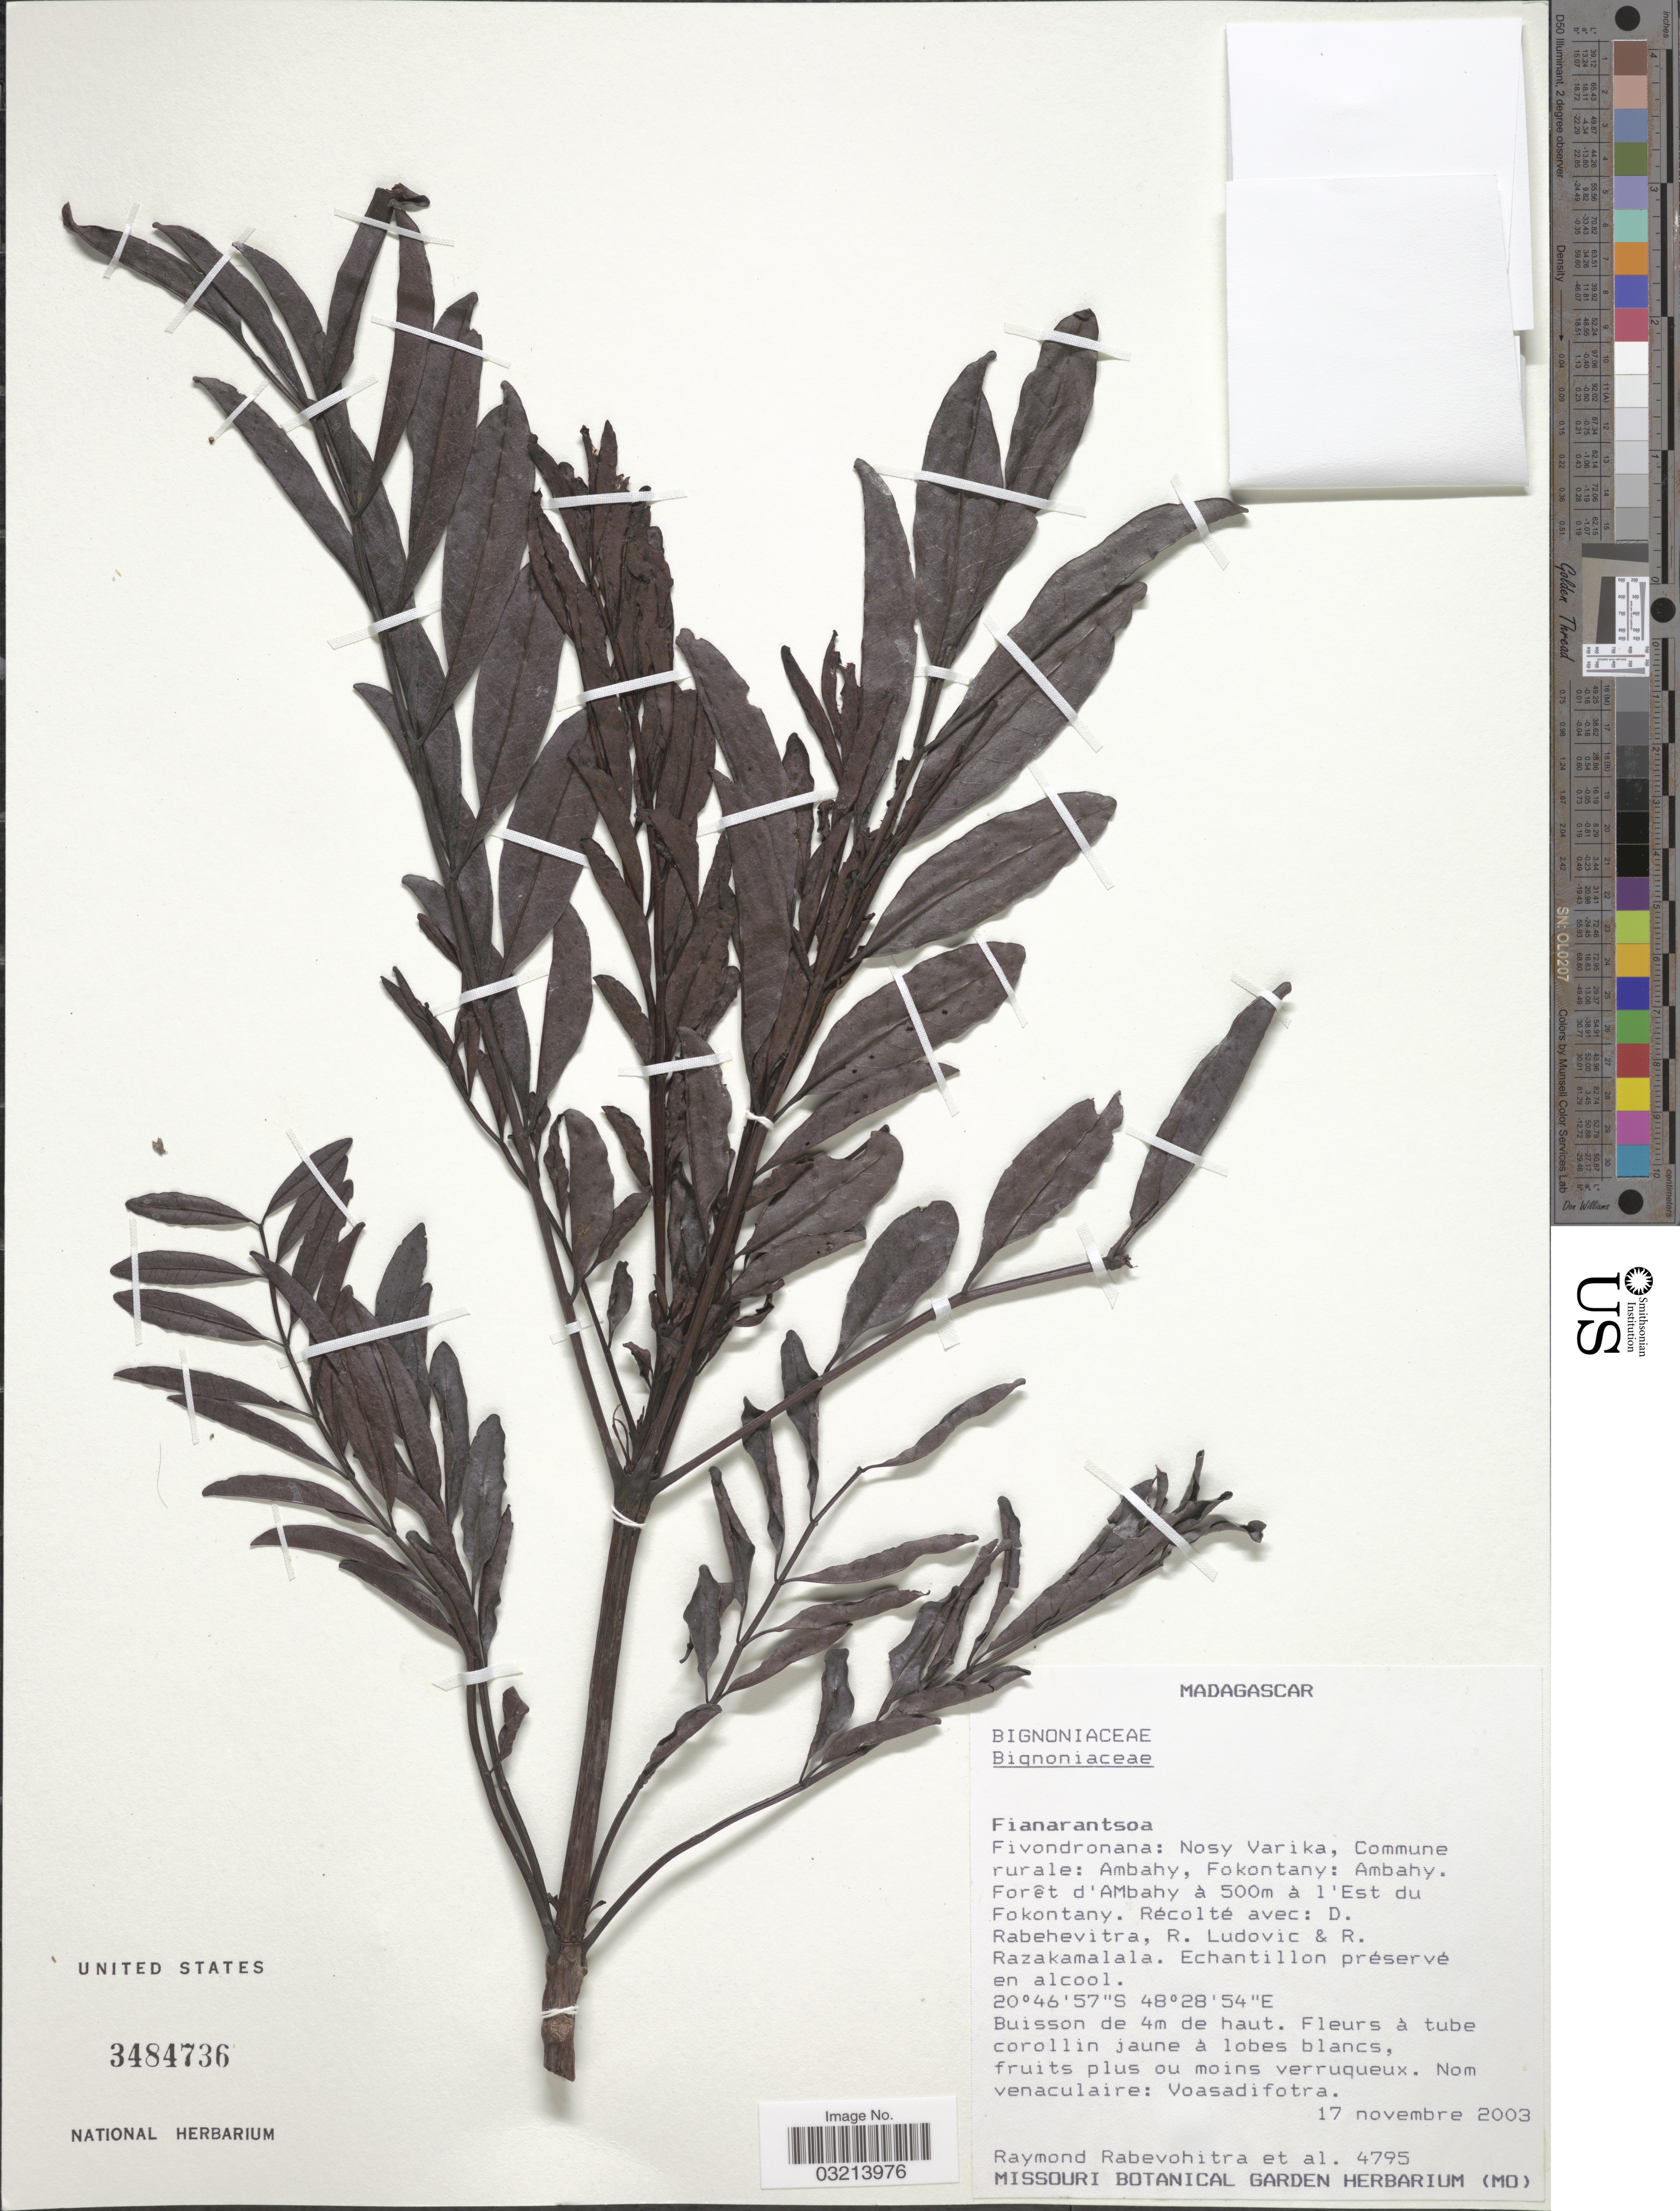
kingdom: Plantae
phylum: Tracheophyta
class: Magnoliopsida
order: Lamiales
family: Bignoniaceae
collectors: R. Rabevohitra, D. Rabehevitra, R. Ludovic & R. Razakamalala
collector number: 4795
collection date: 2003-11-17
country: Madagascar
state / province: Vatovavy Fitovinany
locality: Fivondronana: Nosy Varika, Commune rurale: Ambahy, Fokontany: Ambahy. Forêt d'AMbahy à 500m à l'Est du Fokontany.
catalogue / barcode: US 3484736